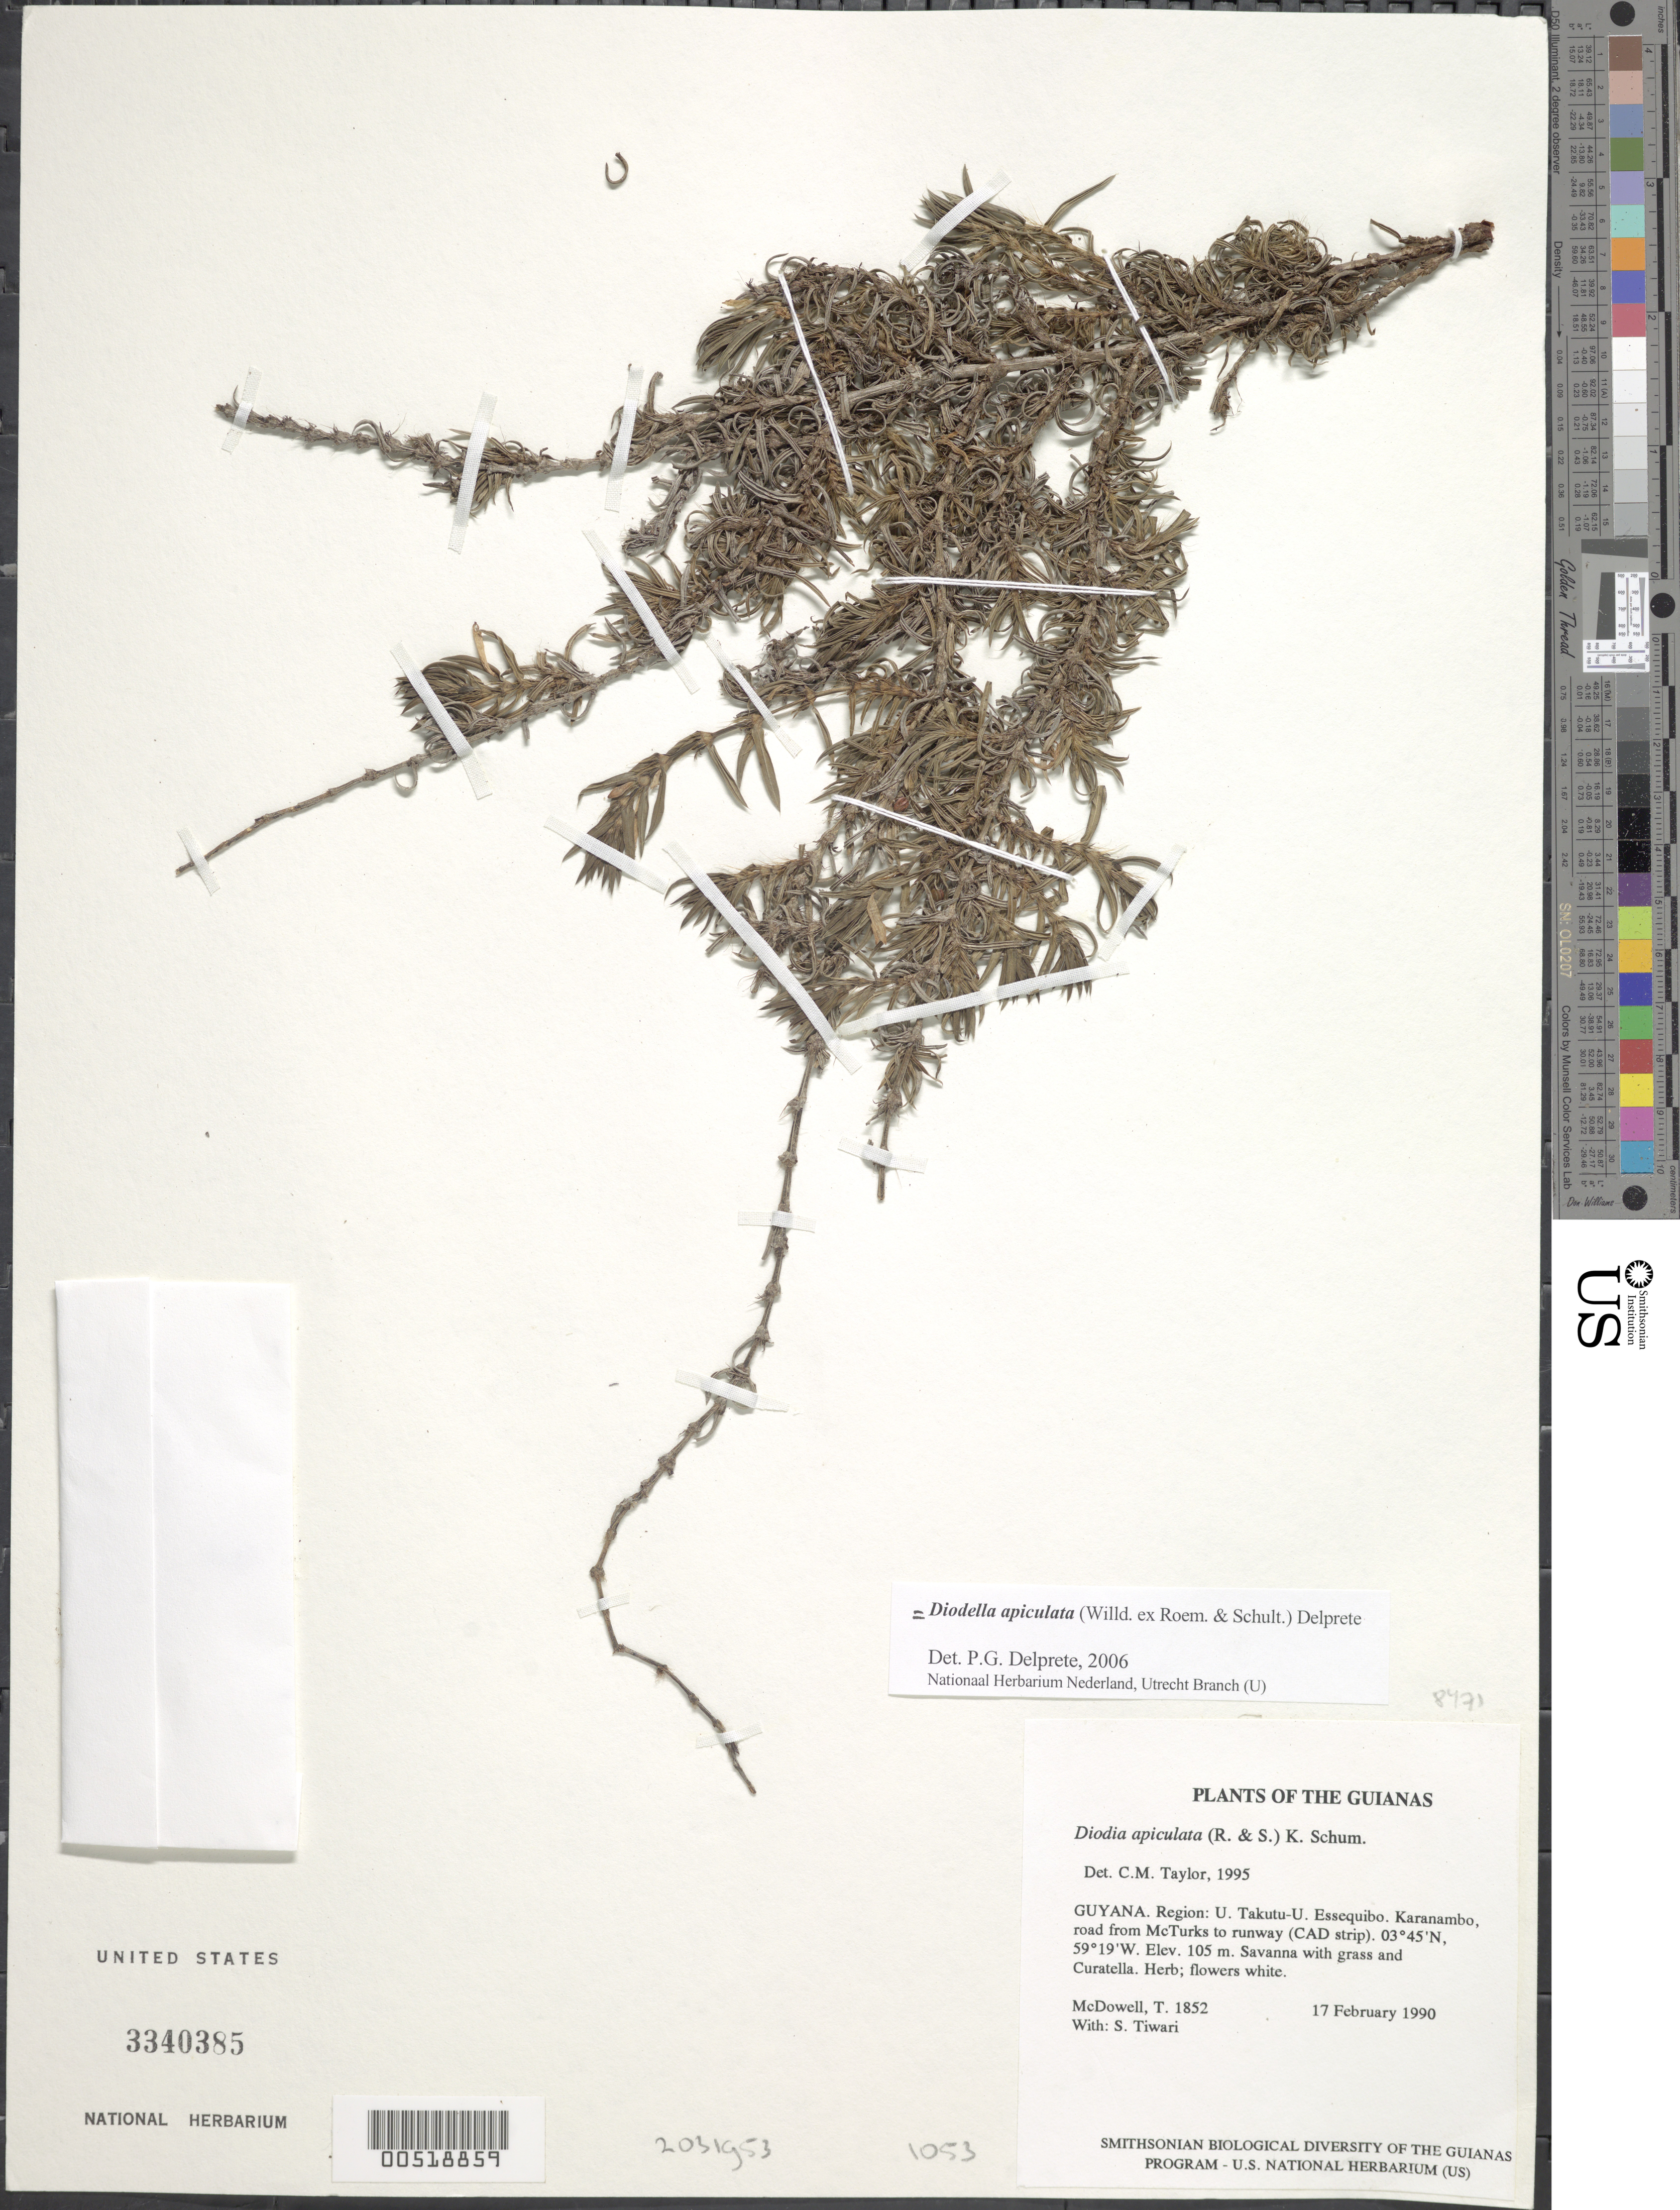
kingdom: Plantae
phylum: Tracheophyta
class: Magnoliopsida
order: Gentianales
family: Rubiaceae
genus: Diodella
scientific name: Diodella apiculata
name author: (Willd. ex Roem. & Schult.) Delprete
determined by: Delprete, P. G., Herb. de Guyane Cay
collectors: T. McDowell & S. Tiwari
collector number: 1852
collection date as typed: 17 February 1990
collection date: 1990-02-17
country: Guyana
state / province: U. Takutu-U. Essequibo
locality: Karanambo, road from McTurks compound to runway (CAD strip)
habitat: Savanna with grass and Curatella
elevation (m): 105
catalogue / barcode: US 3340385